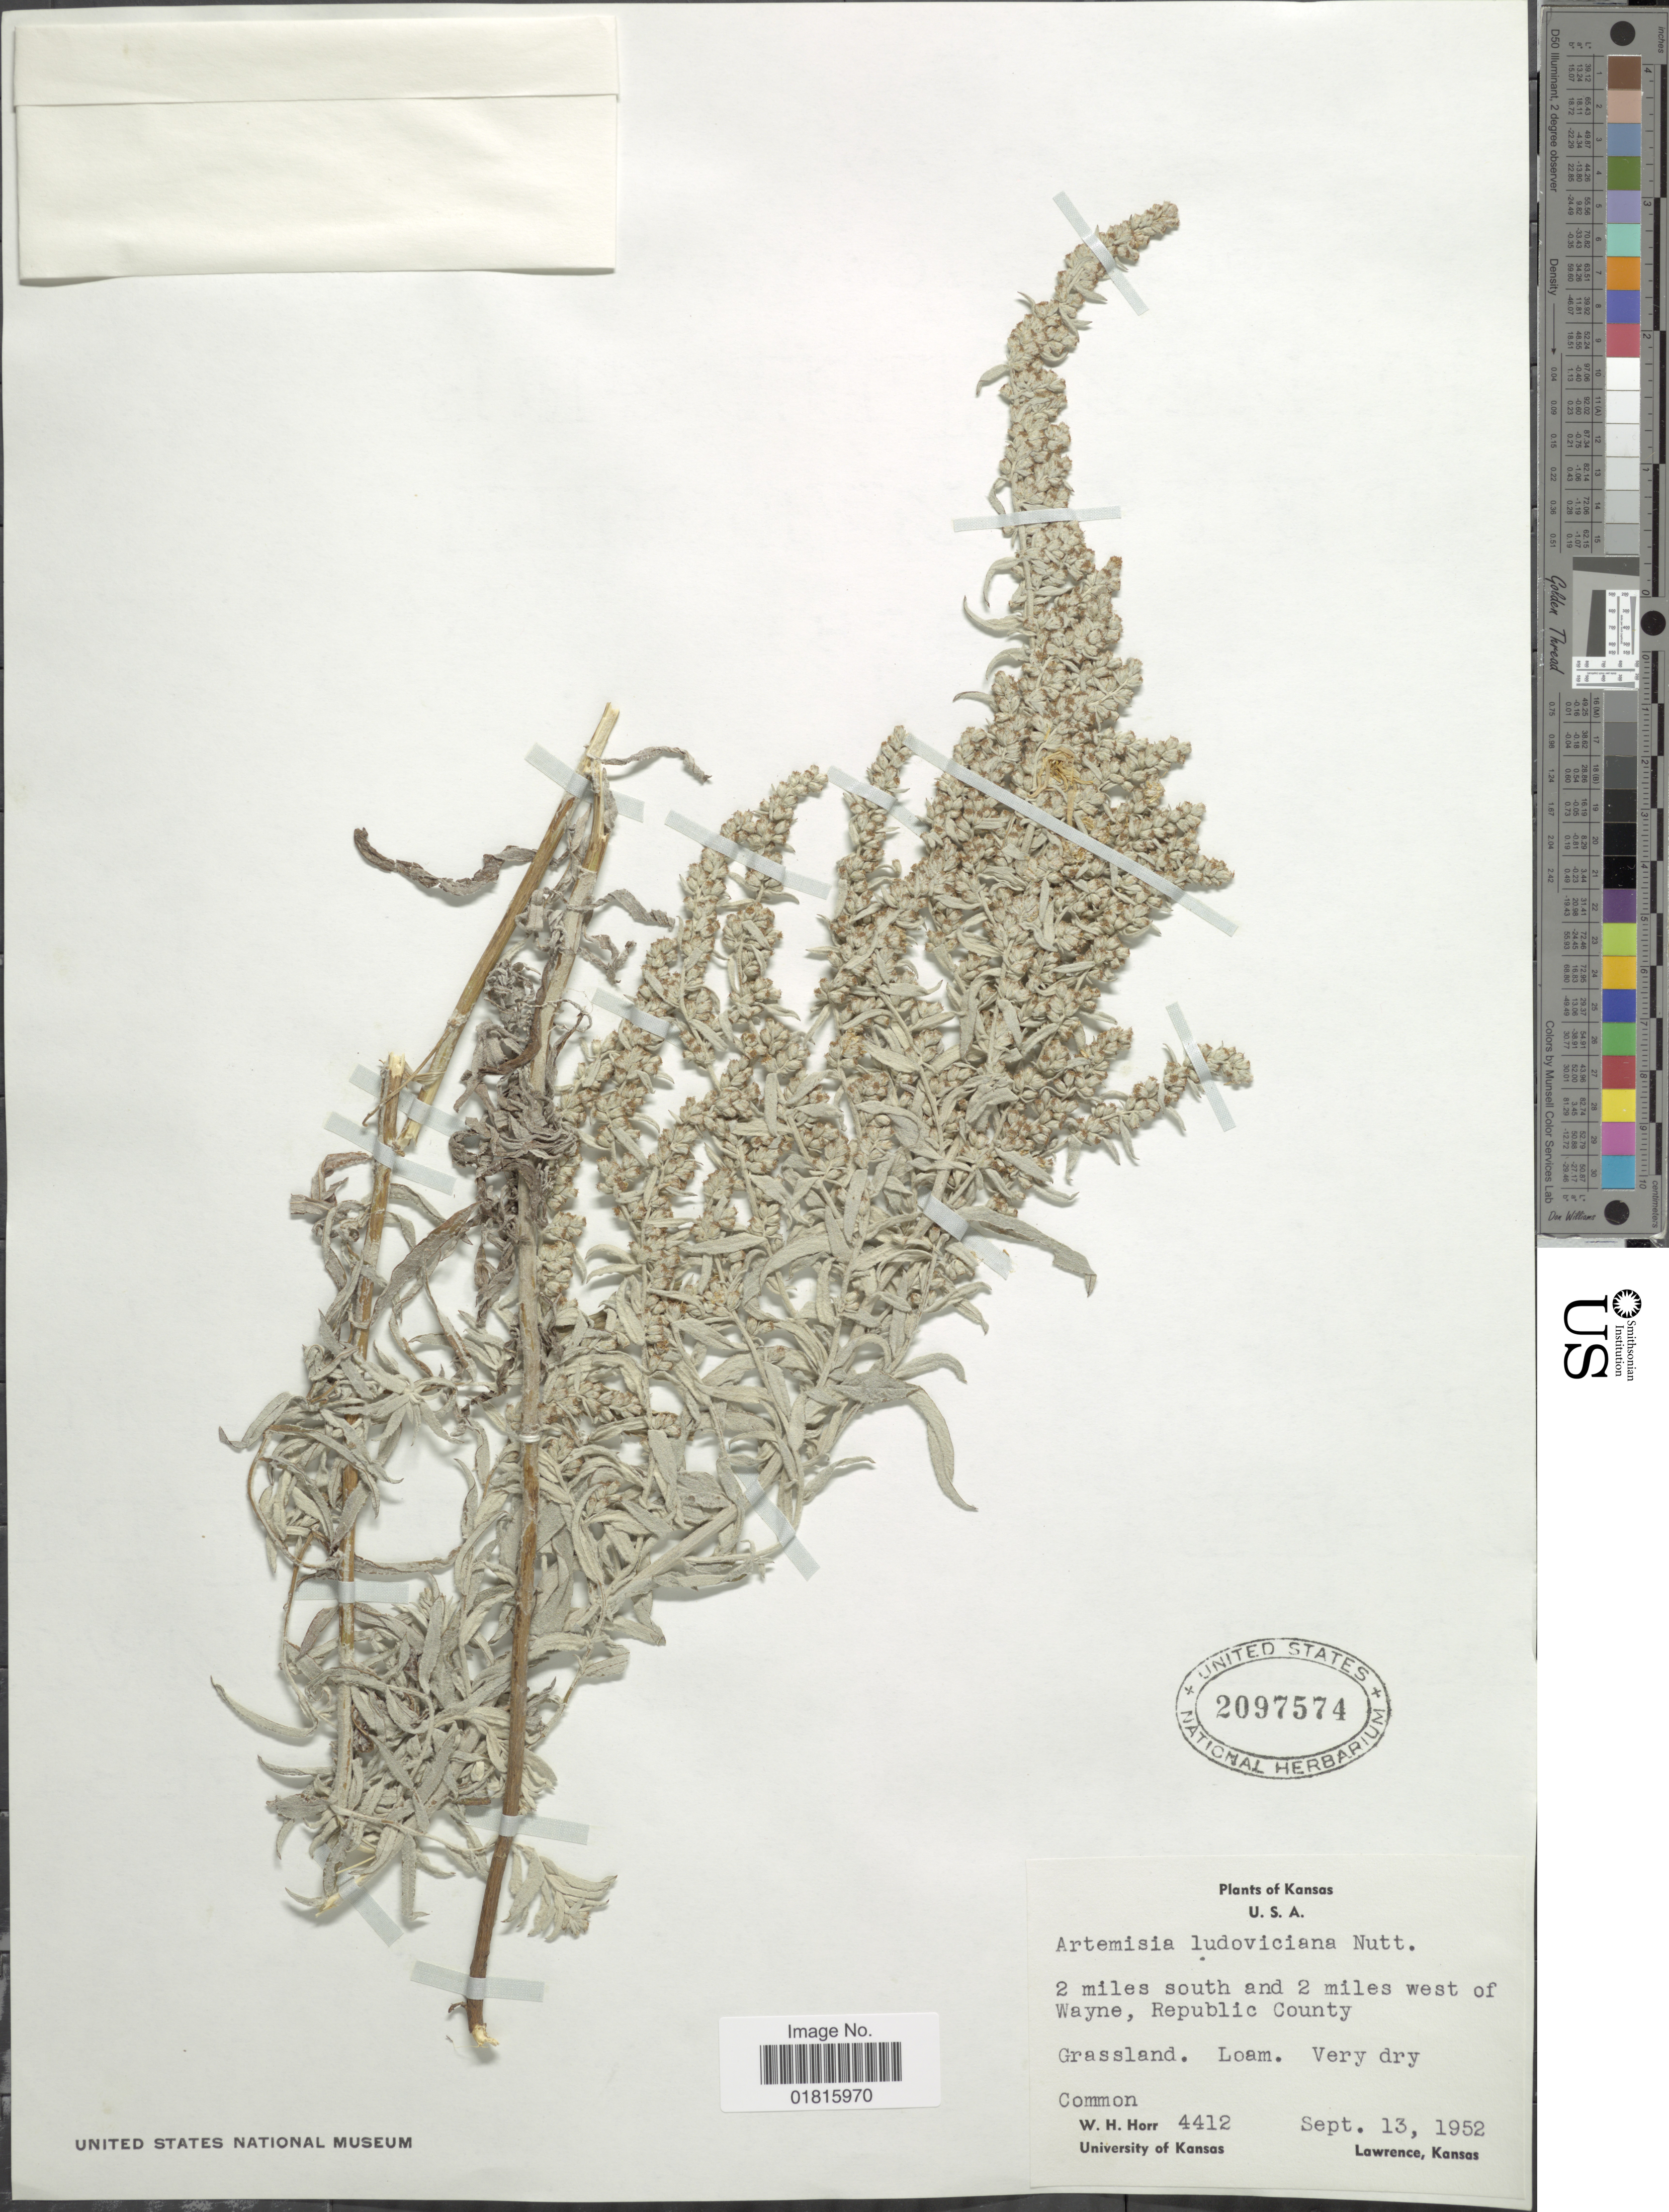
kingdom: Plantae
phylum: Tracheophyta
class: Magnoliopsida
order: Asterales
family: Asteraceae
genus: Artemisia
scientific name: Artemisia ludoviciana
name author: Nutt.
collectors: W. H. Horr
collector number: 4412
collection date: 1952-09-13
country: United States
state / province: Kansas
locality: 2 miles south and 2 miles west of Wayne, Republic County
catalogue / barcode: US 2097574